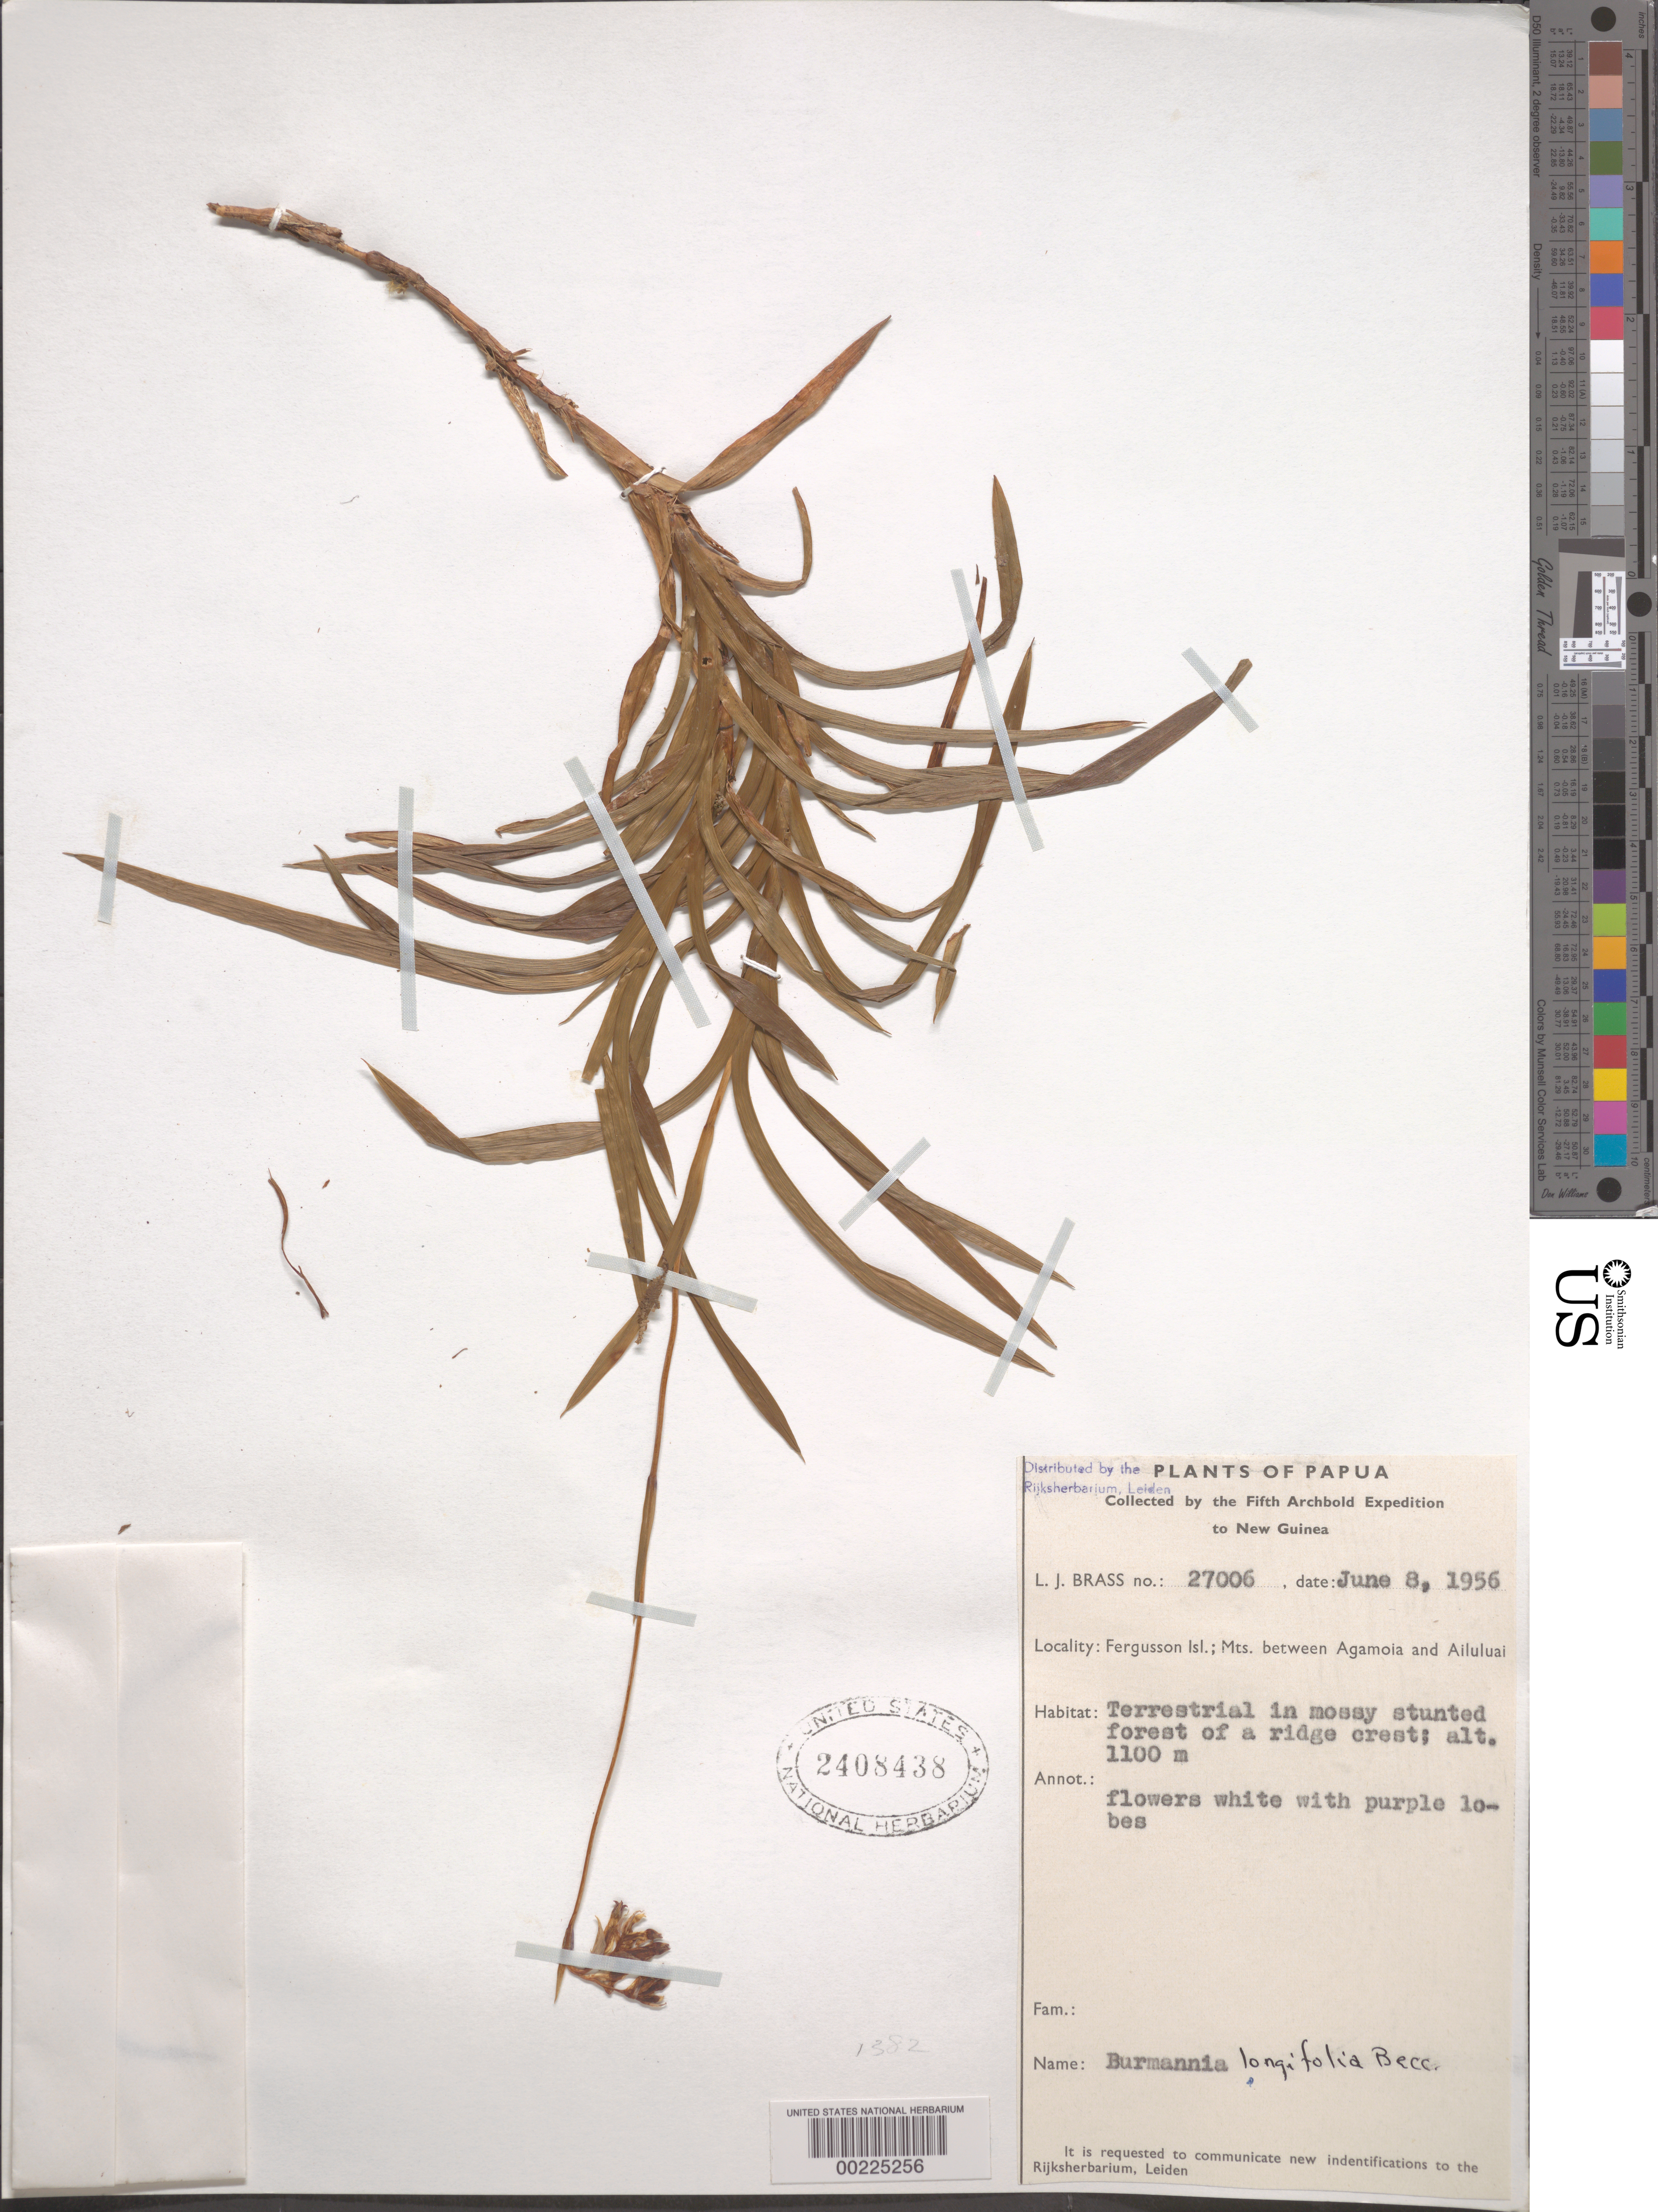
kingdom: Plantae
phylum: Tracheophyta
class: Liliopsida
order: Dioscoreales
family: Burmanniaceae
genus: Burmannia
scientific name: Burmannia longifolia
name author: Becc.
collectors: L. J. Brass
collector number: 27006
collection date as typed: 08 Jun 1956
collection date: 1956-06-08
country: Papua New Guinea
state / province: Milne Bay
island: Fergusson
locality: Mts between agamoia and ailuluai; d'entrecasteaux is.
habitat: Mossy stunted forest of a ridge crest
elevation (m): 1100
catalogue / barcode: US 2408438